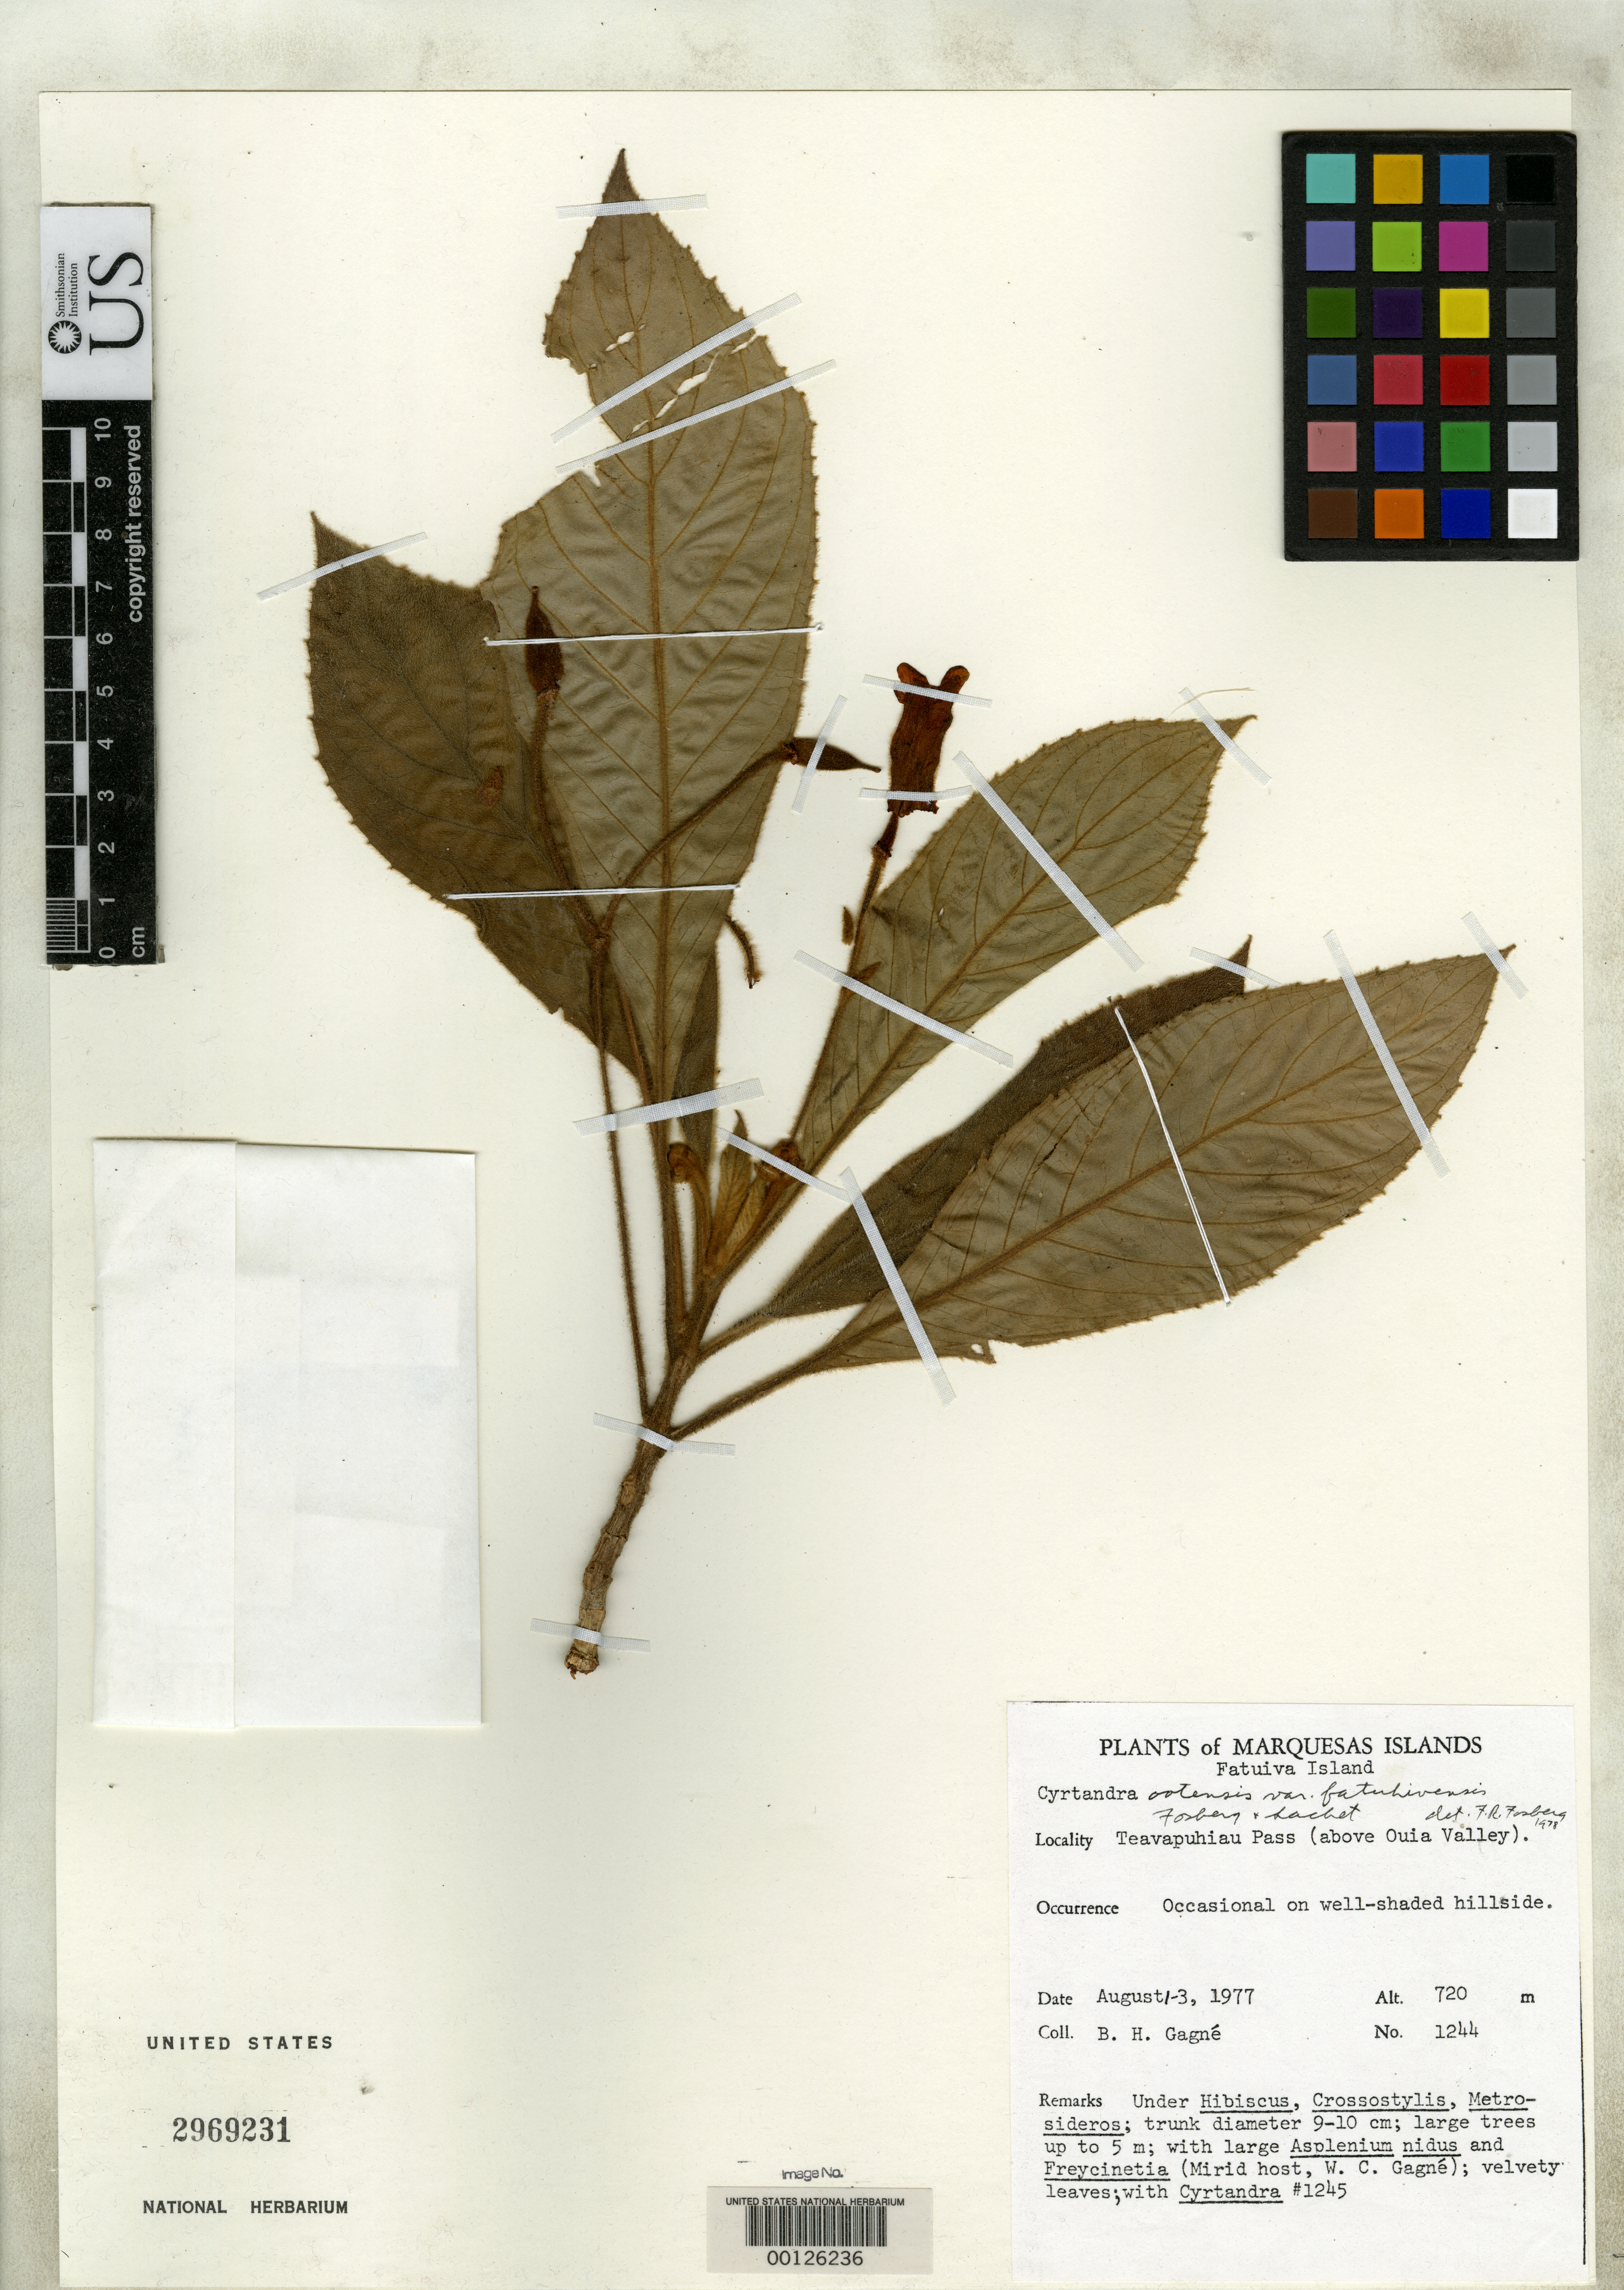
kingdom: Plantae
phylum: Tracheophyta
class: Magnoliopsida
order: Lamiales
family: Gesneriaceae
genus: Cyrtandra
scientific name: Cyrtandra ootensis var. fatuhivensis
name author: Fosberg & Sachet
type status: Holotype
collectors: B. H. Gagné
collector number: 1244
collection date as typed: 01 Aug 1977 to 03 Aug 1977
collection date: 1977-08-01/1977-08-03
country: French Polynesia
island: Fatu Hiva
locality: Teavapuhiau Pass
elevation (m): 720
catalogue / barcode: US 2969231